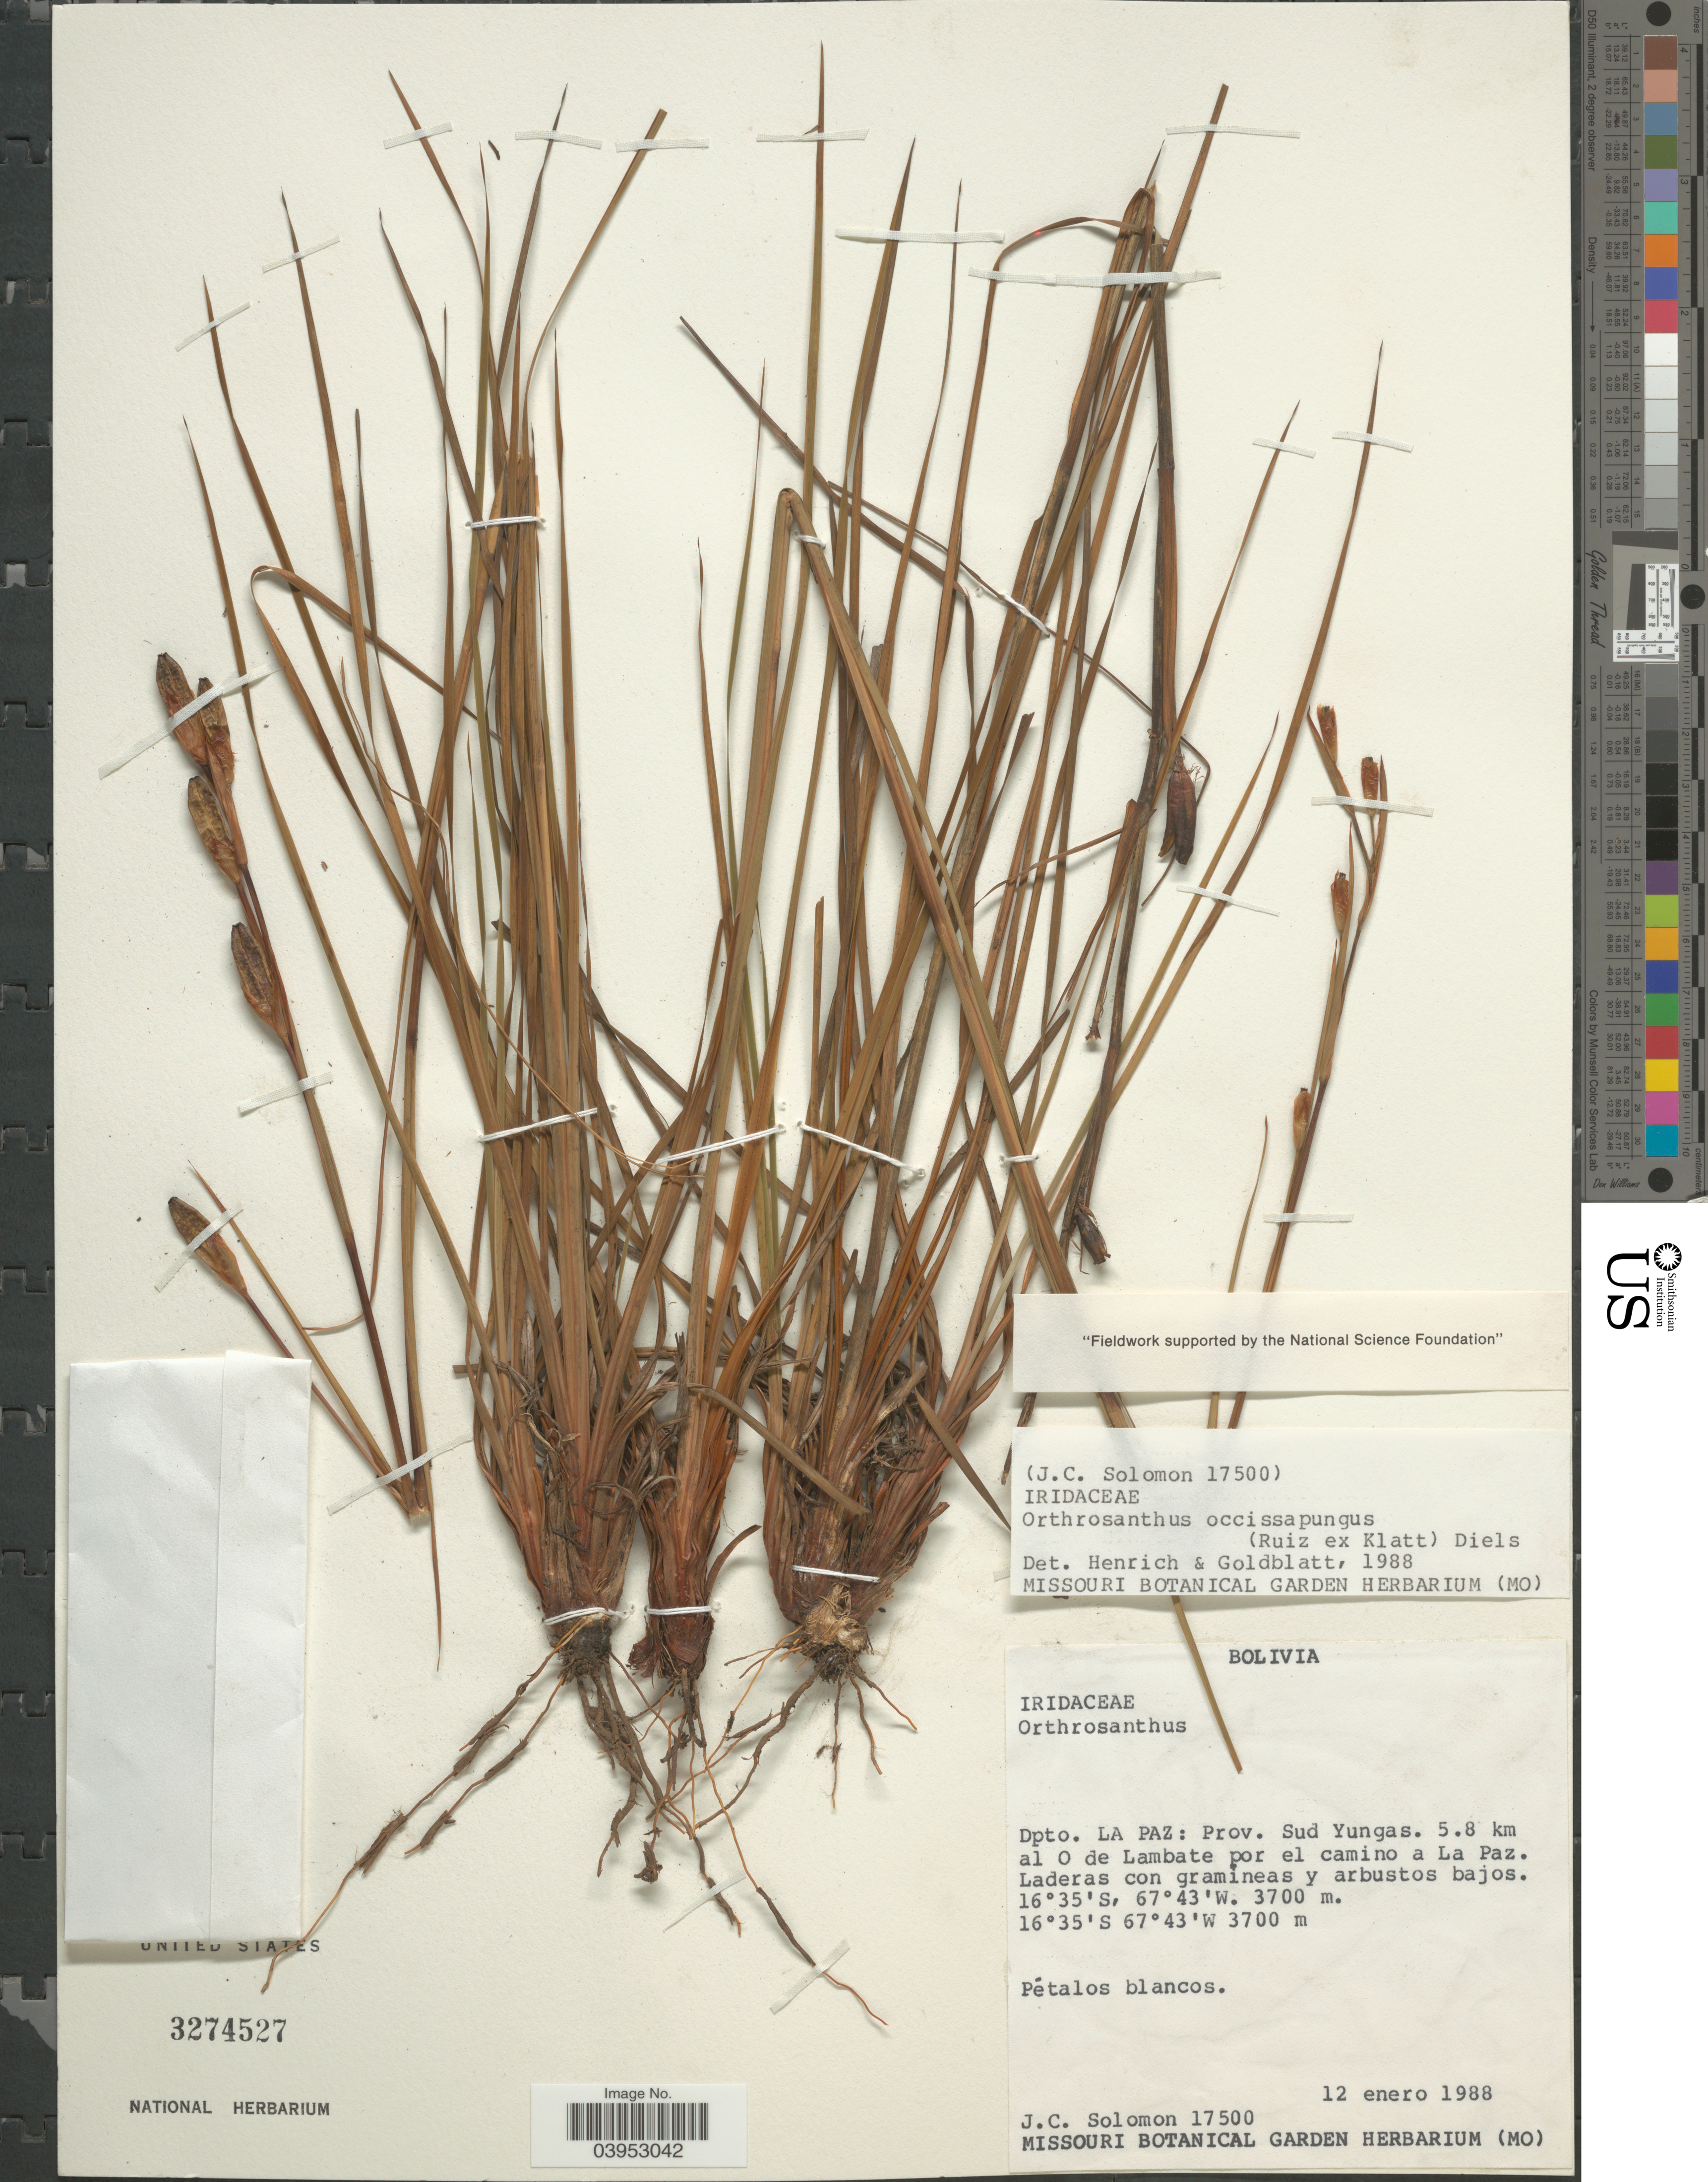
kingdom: Plantae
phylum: Tracheophyta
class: Liliopsida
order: Asparagales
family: Iridaceae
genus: Orthrosanthus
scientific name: Orthrosanthus occissapungus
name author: (Ruiz ex Klatt) Diels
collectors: J. C. Solomon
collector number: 17500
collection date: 1988-01-12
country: Bolivia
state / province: La Paz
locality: Dpto. La Paz: Prov. Sud Yungas. 5.8 km al O de Lambate por el camino a La Paz.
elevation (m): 3700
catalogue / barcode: US 3274527